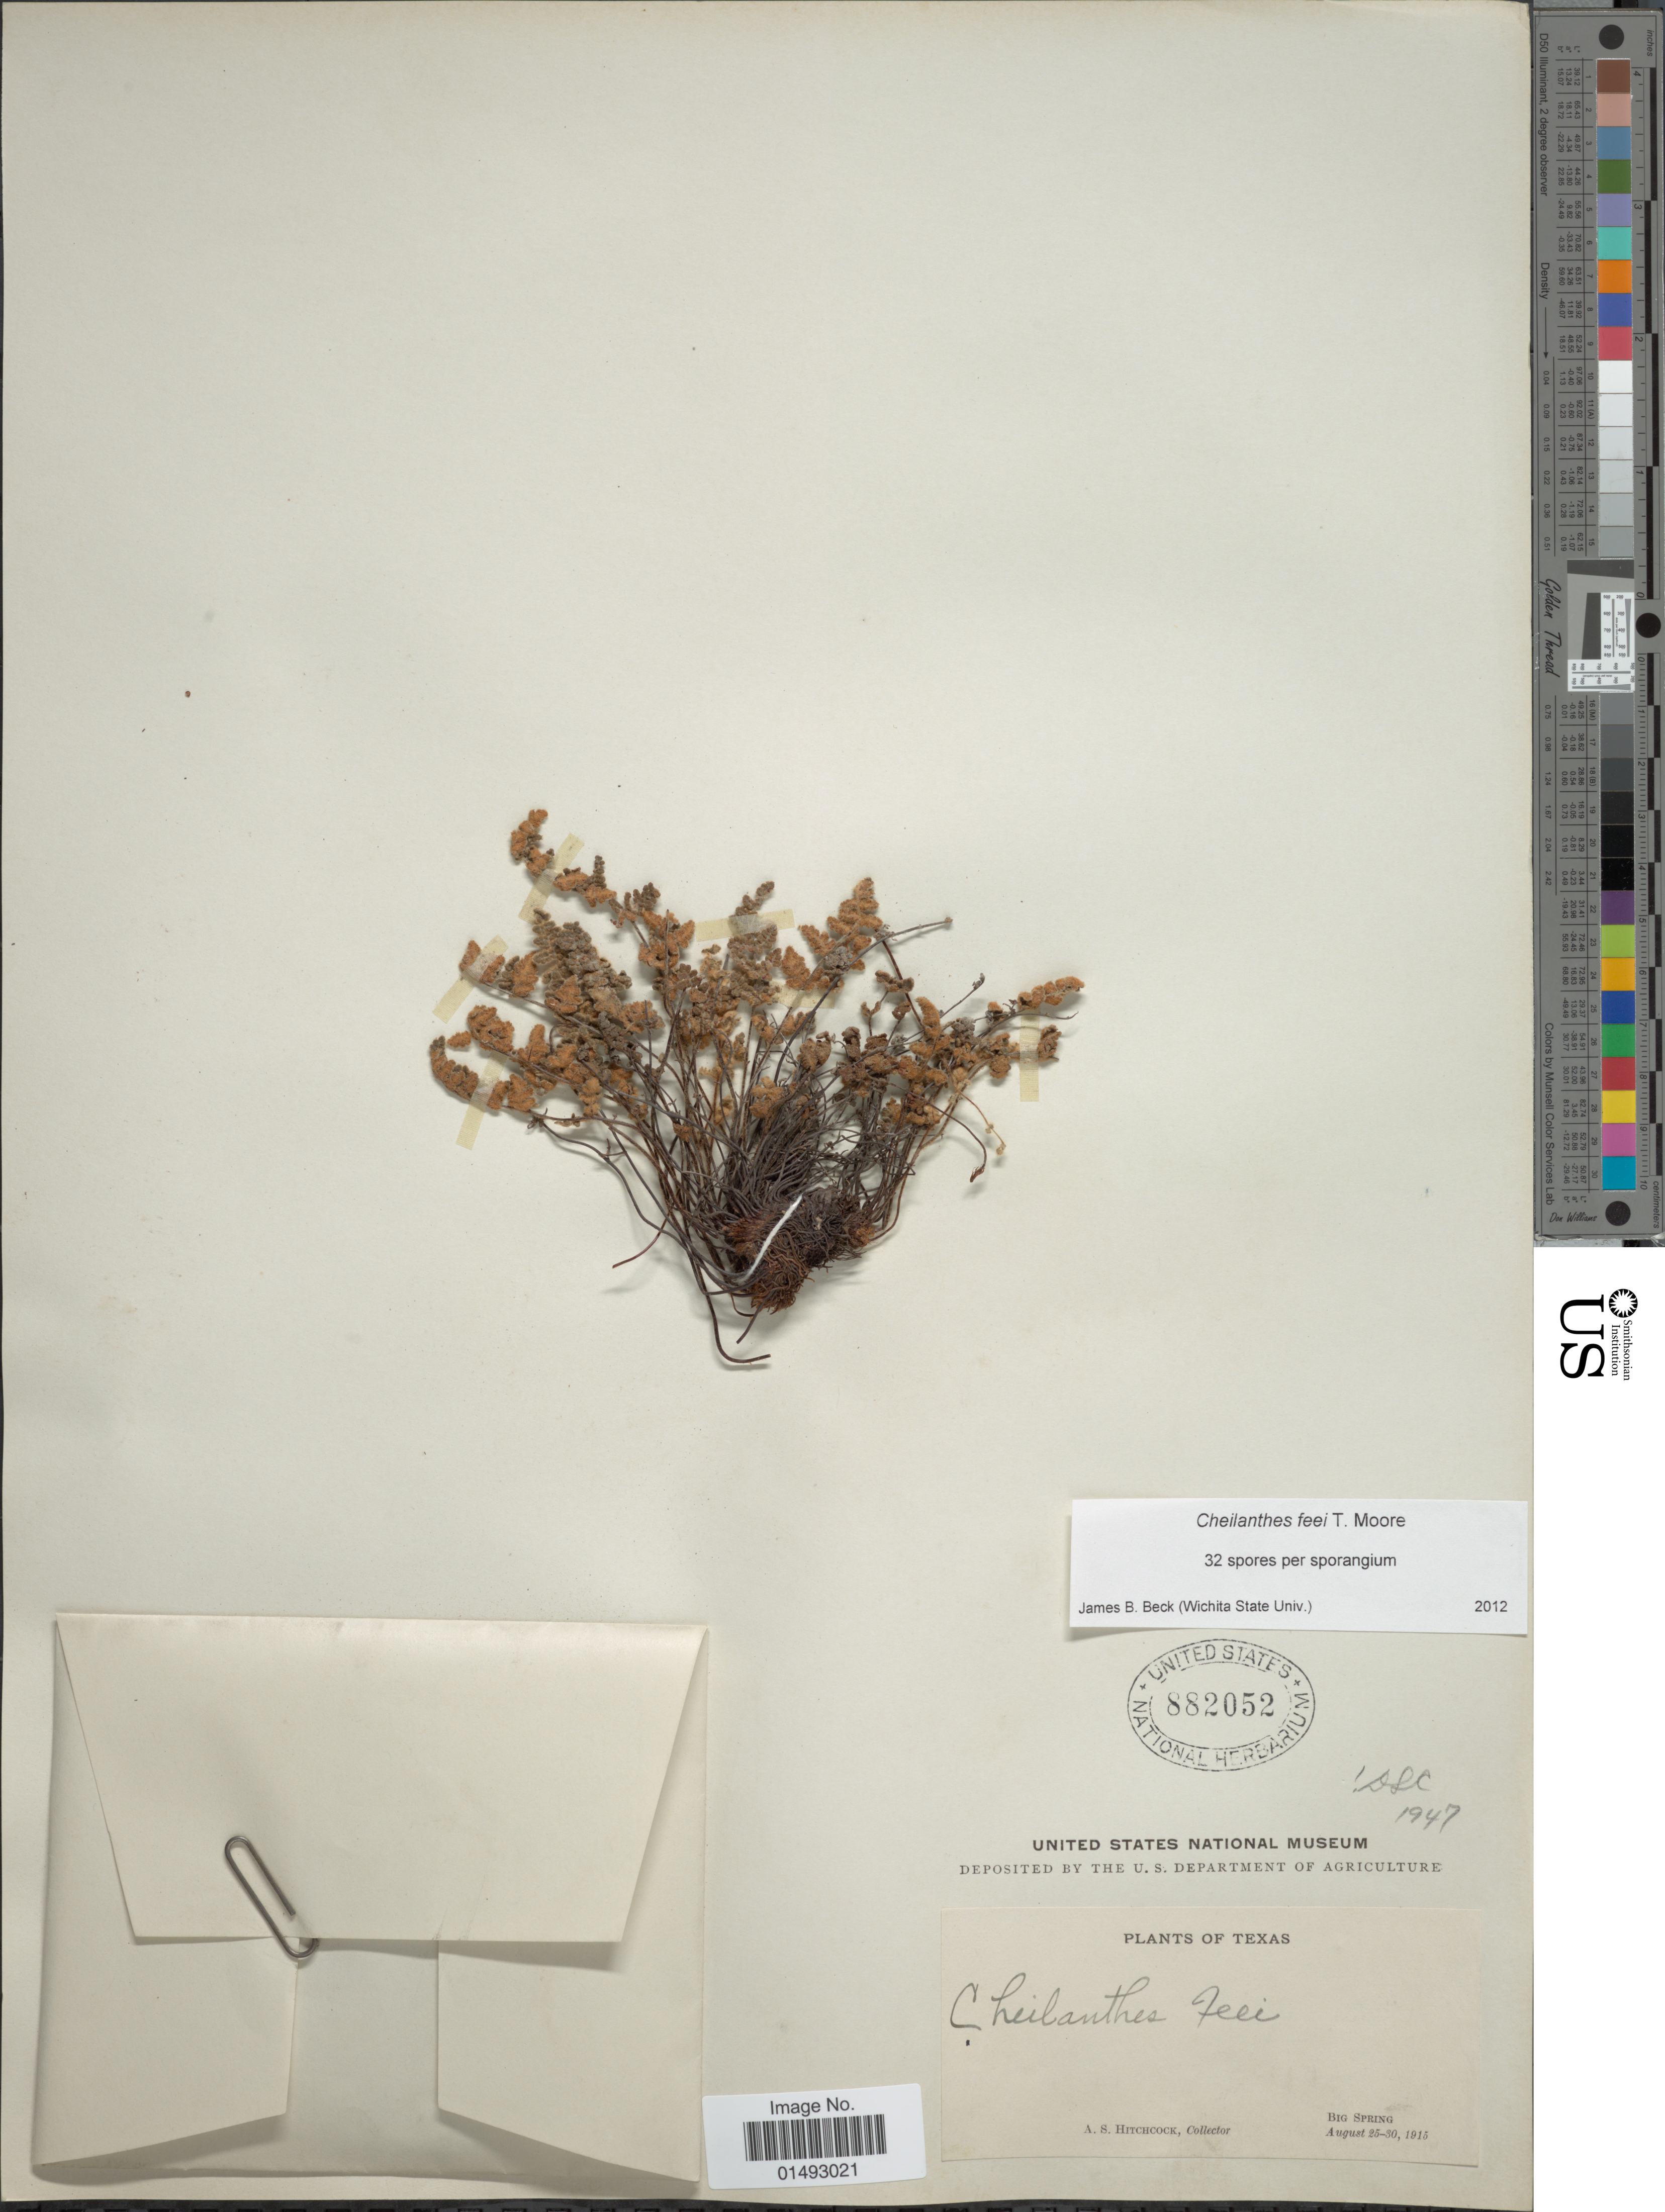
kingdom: Plantae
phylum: Tracheophyta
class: Polypodiopsida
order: Polypodiales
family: Pteridaceae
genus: Myriopteris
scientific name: Myriopteris gracilis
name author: Fée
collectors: A. S. Hitchcock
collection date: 1915-08-25/1915-08-30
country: United States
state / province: Texas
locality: Big Spring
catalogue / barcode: US 882052